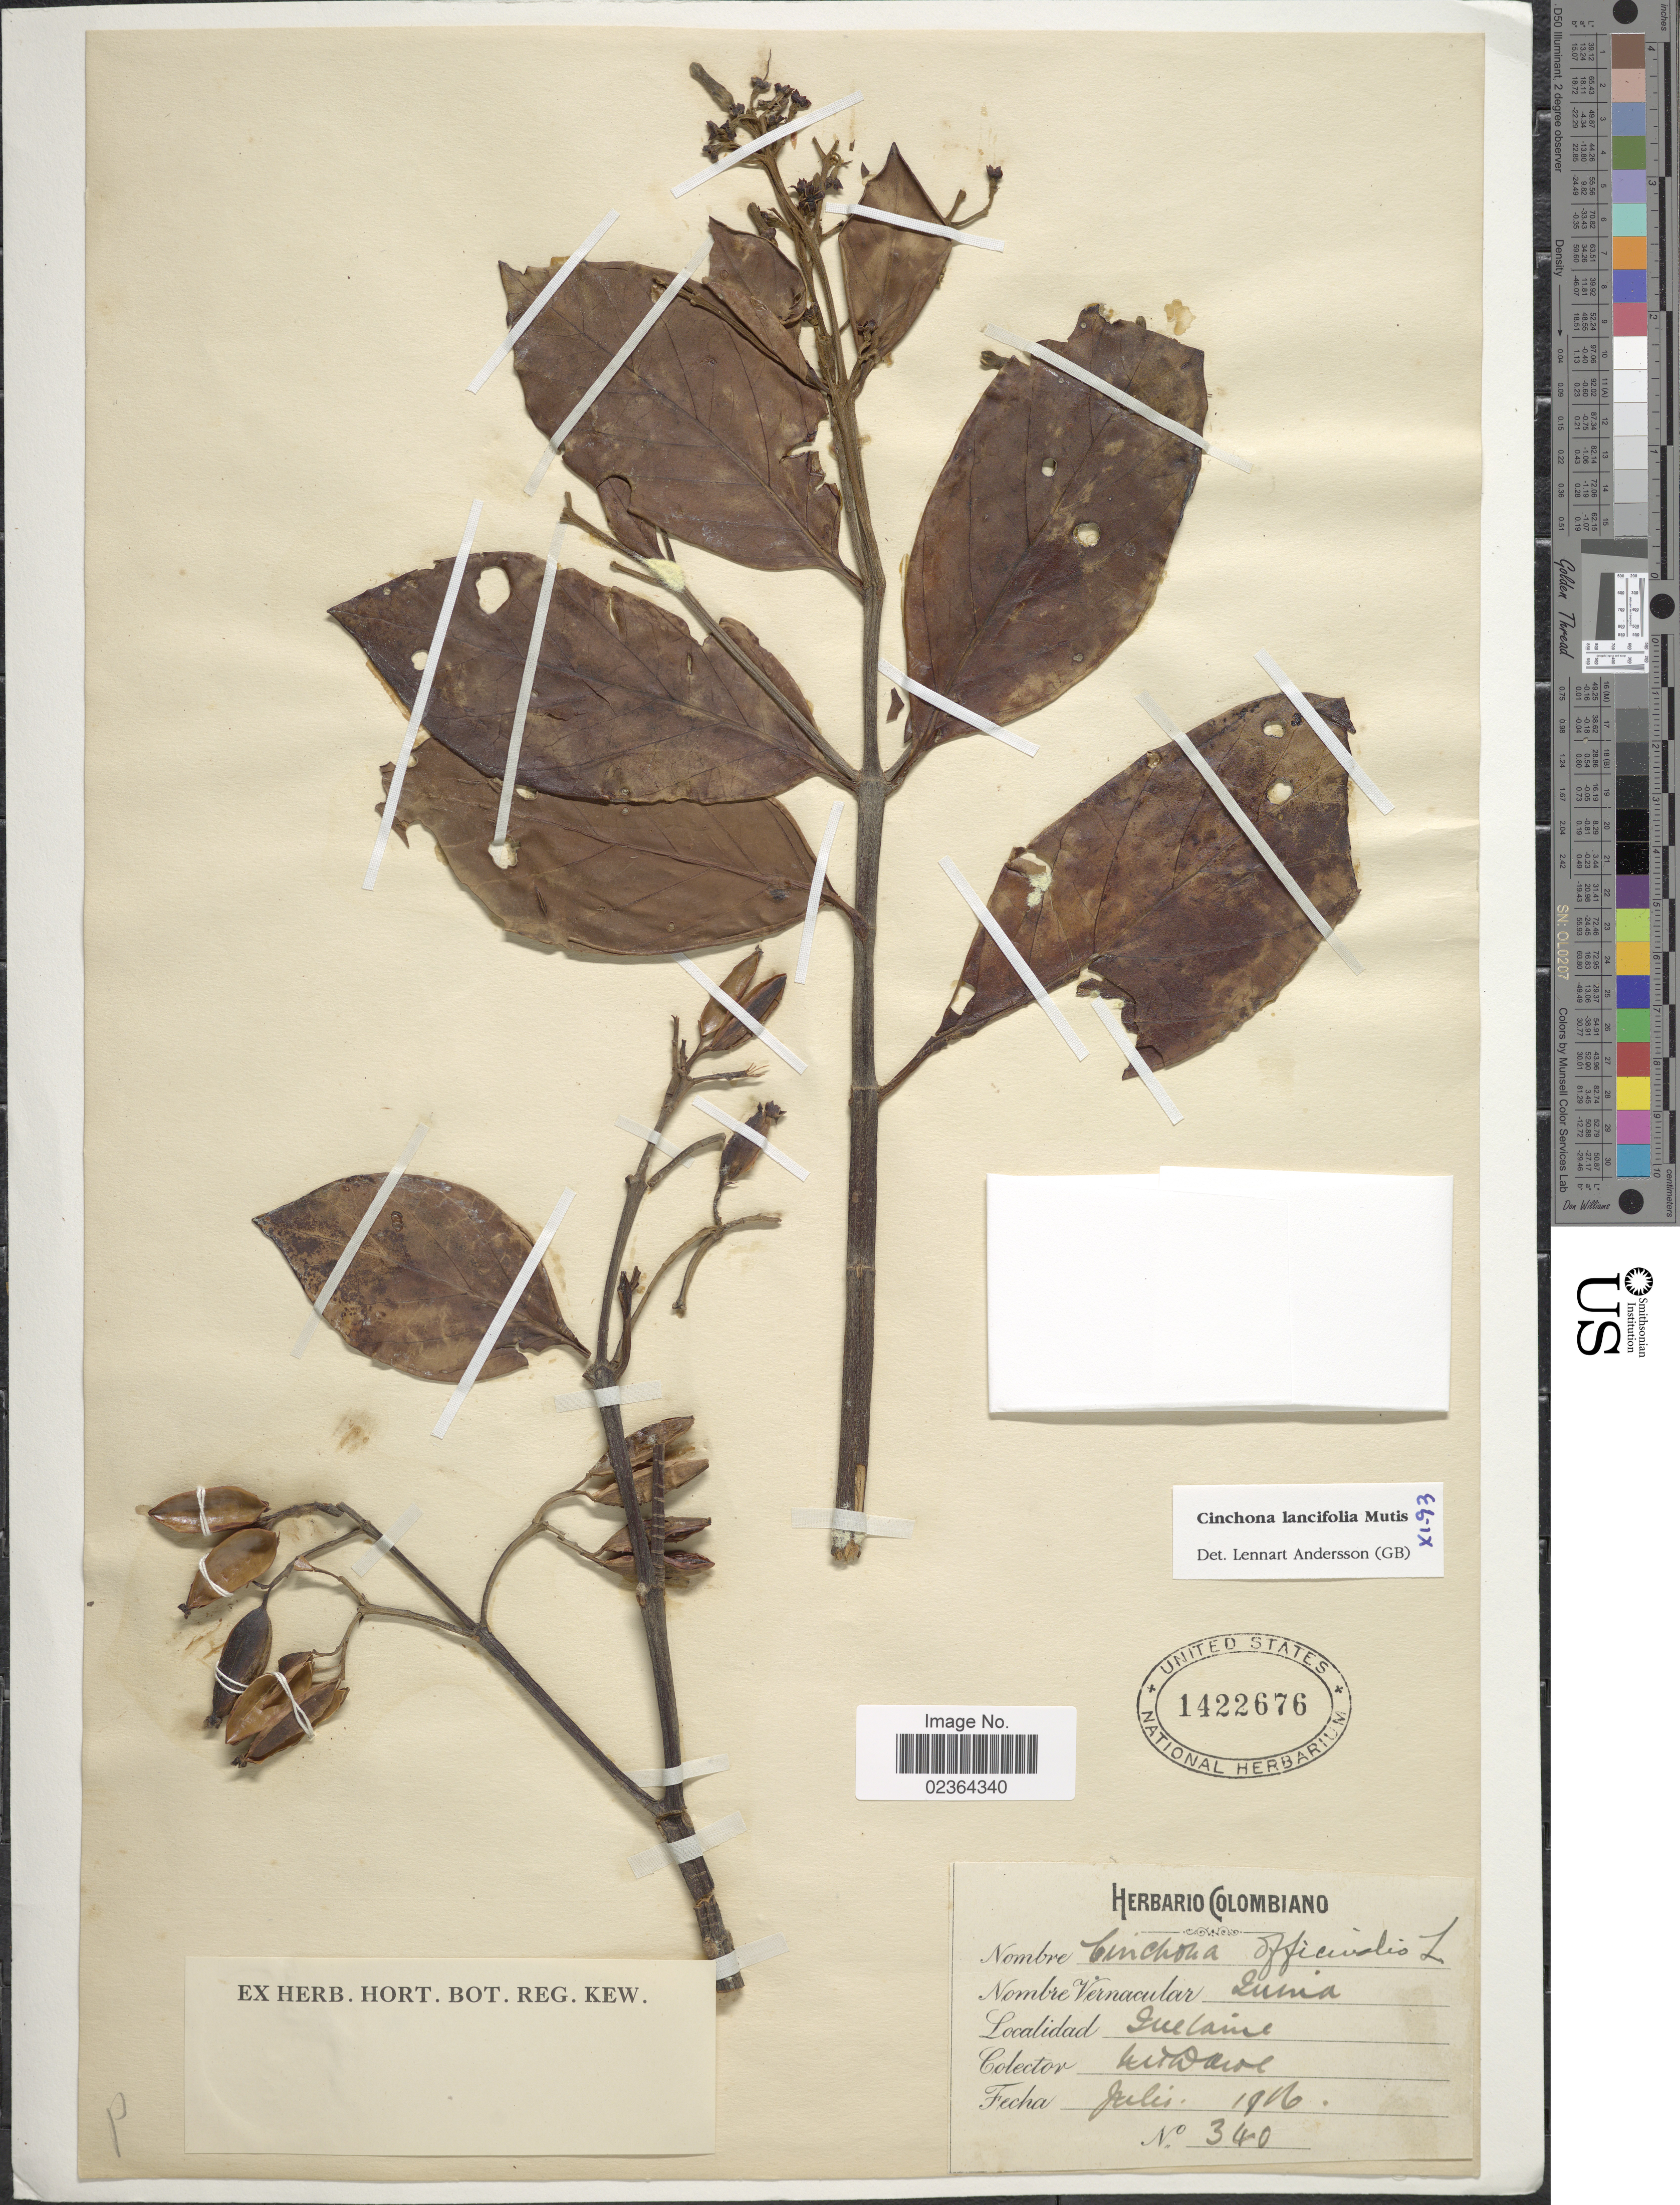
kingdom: Plantae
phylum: Tracheophyta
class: Magnoliopsida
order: Gentianales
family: Rubiaceae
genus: Cinchona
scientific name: Cinchona lancifolia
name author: Mutis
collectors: M. T. Dawe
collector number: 340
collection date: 1906-07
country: Colombia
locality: Quelaime [interpreted]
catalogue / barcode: US 1422676